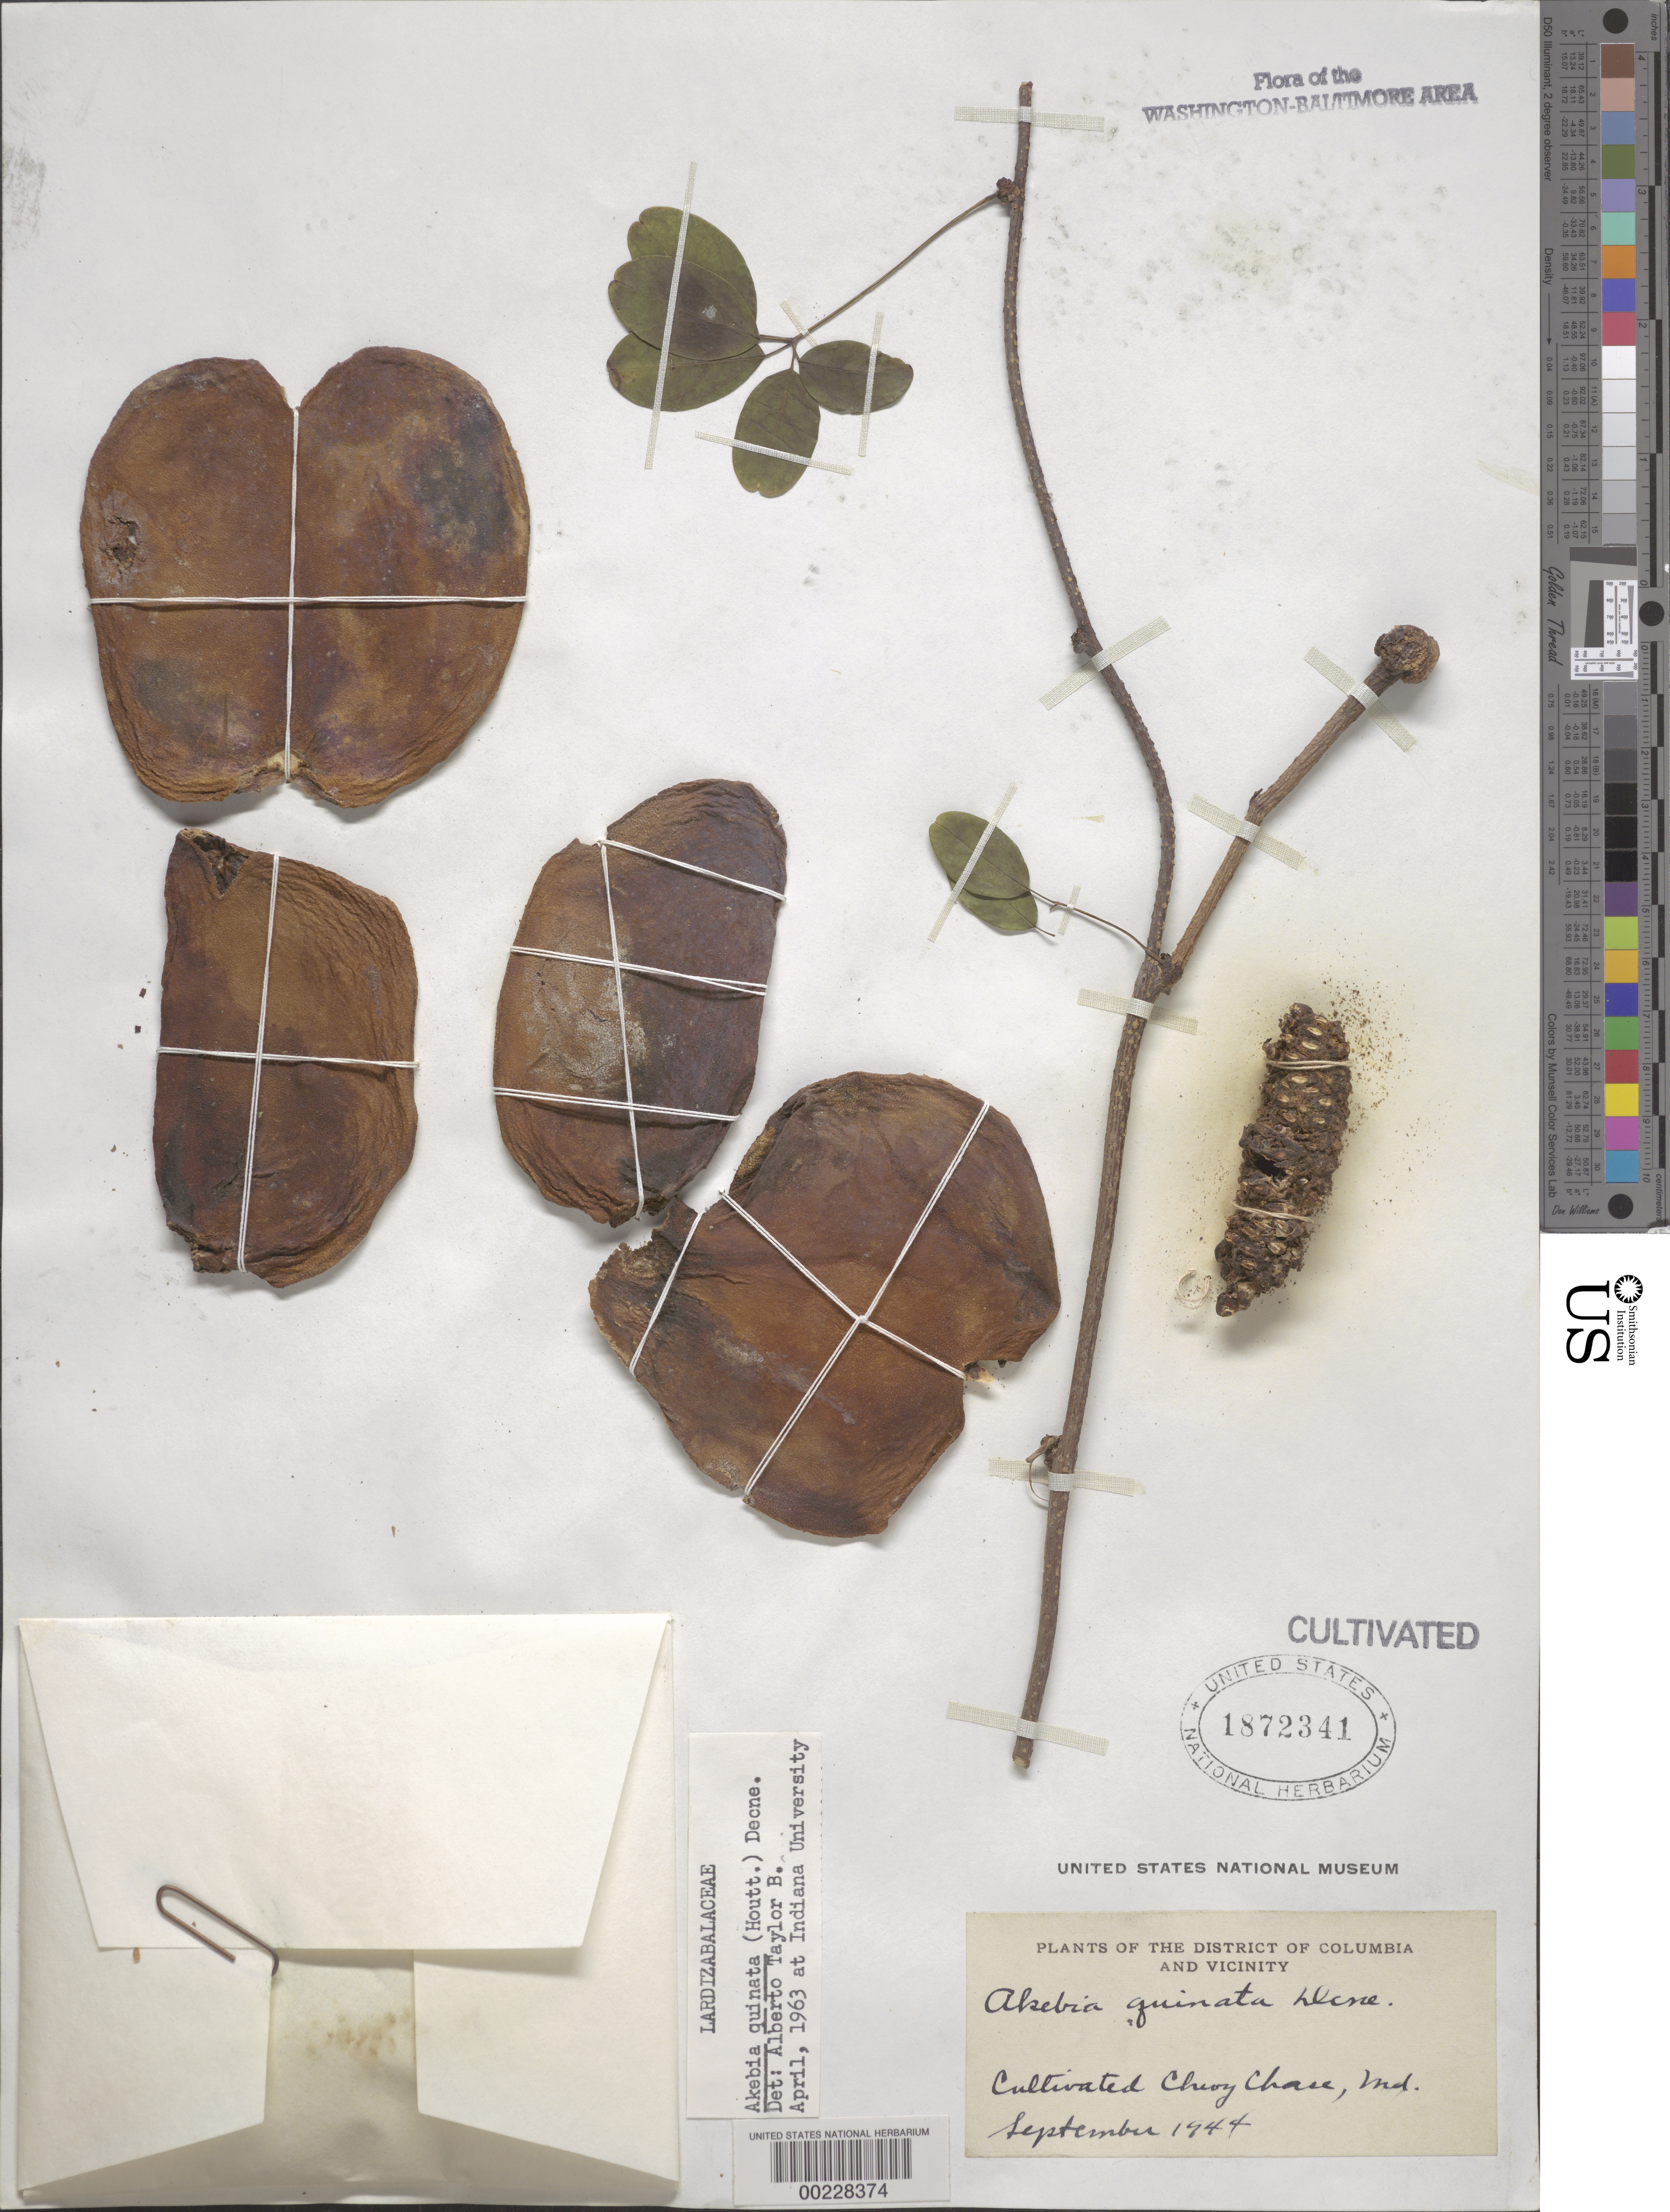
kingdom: Plantae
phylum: Tracheophyta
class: Magnoliopsida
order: Ranunculales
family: Lardizabalaceae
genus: Akebia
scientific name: Akebia quinata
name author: (Houtt.) Decne.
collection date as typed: Sep 1944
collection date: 1944-09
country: United States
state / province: Maryland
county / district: Montgomery / Prince George's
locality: Chevy Chase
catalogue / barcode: US 1872341